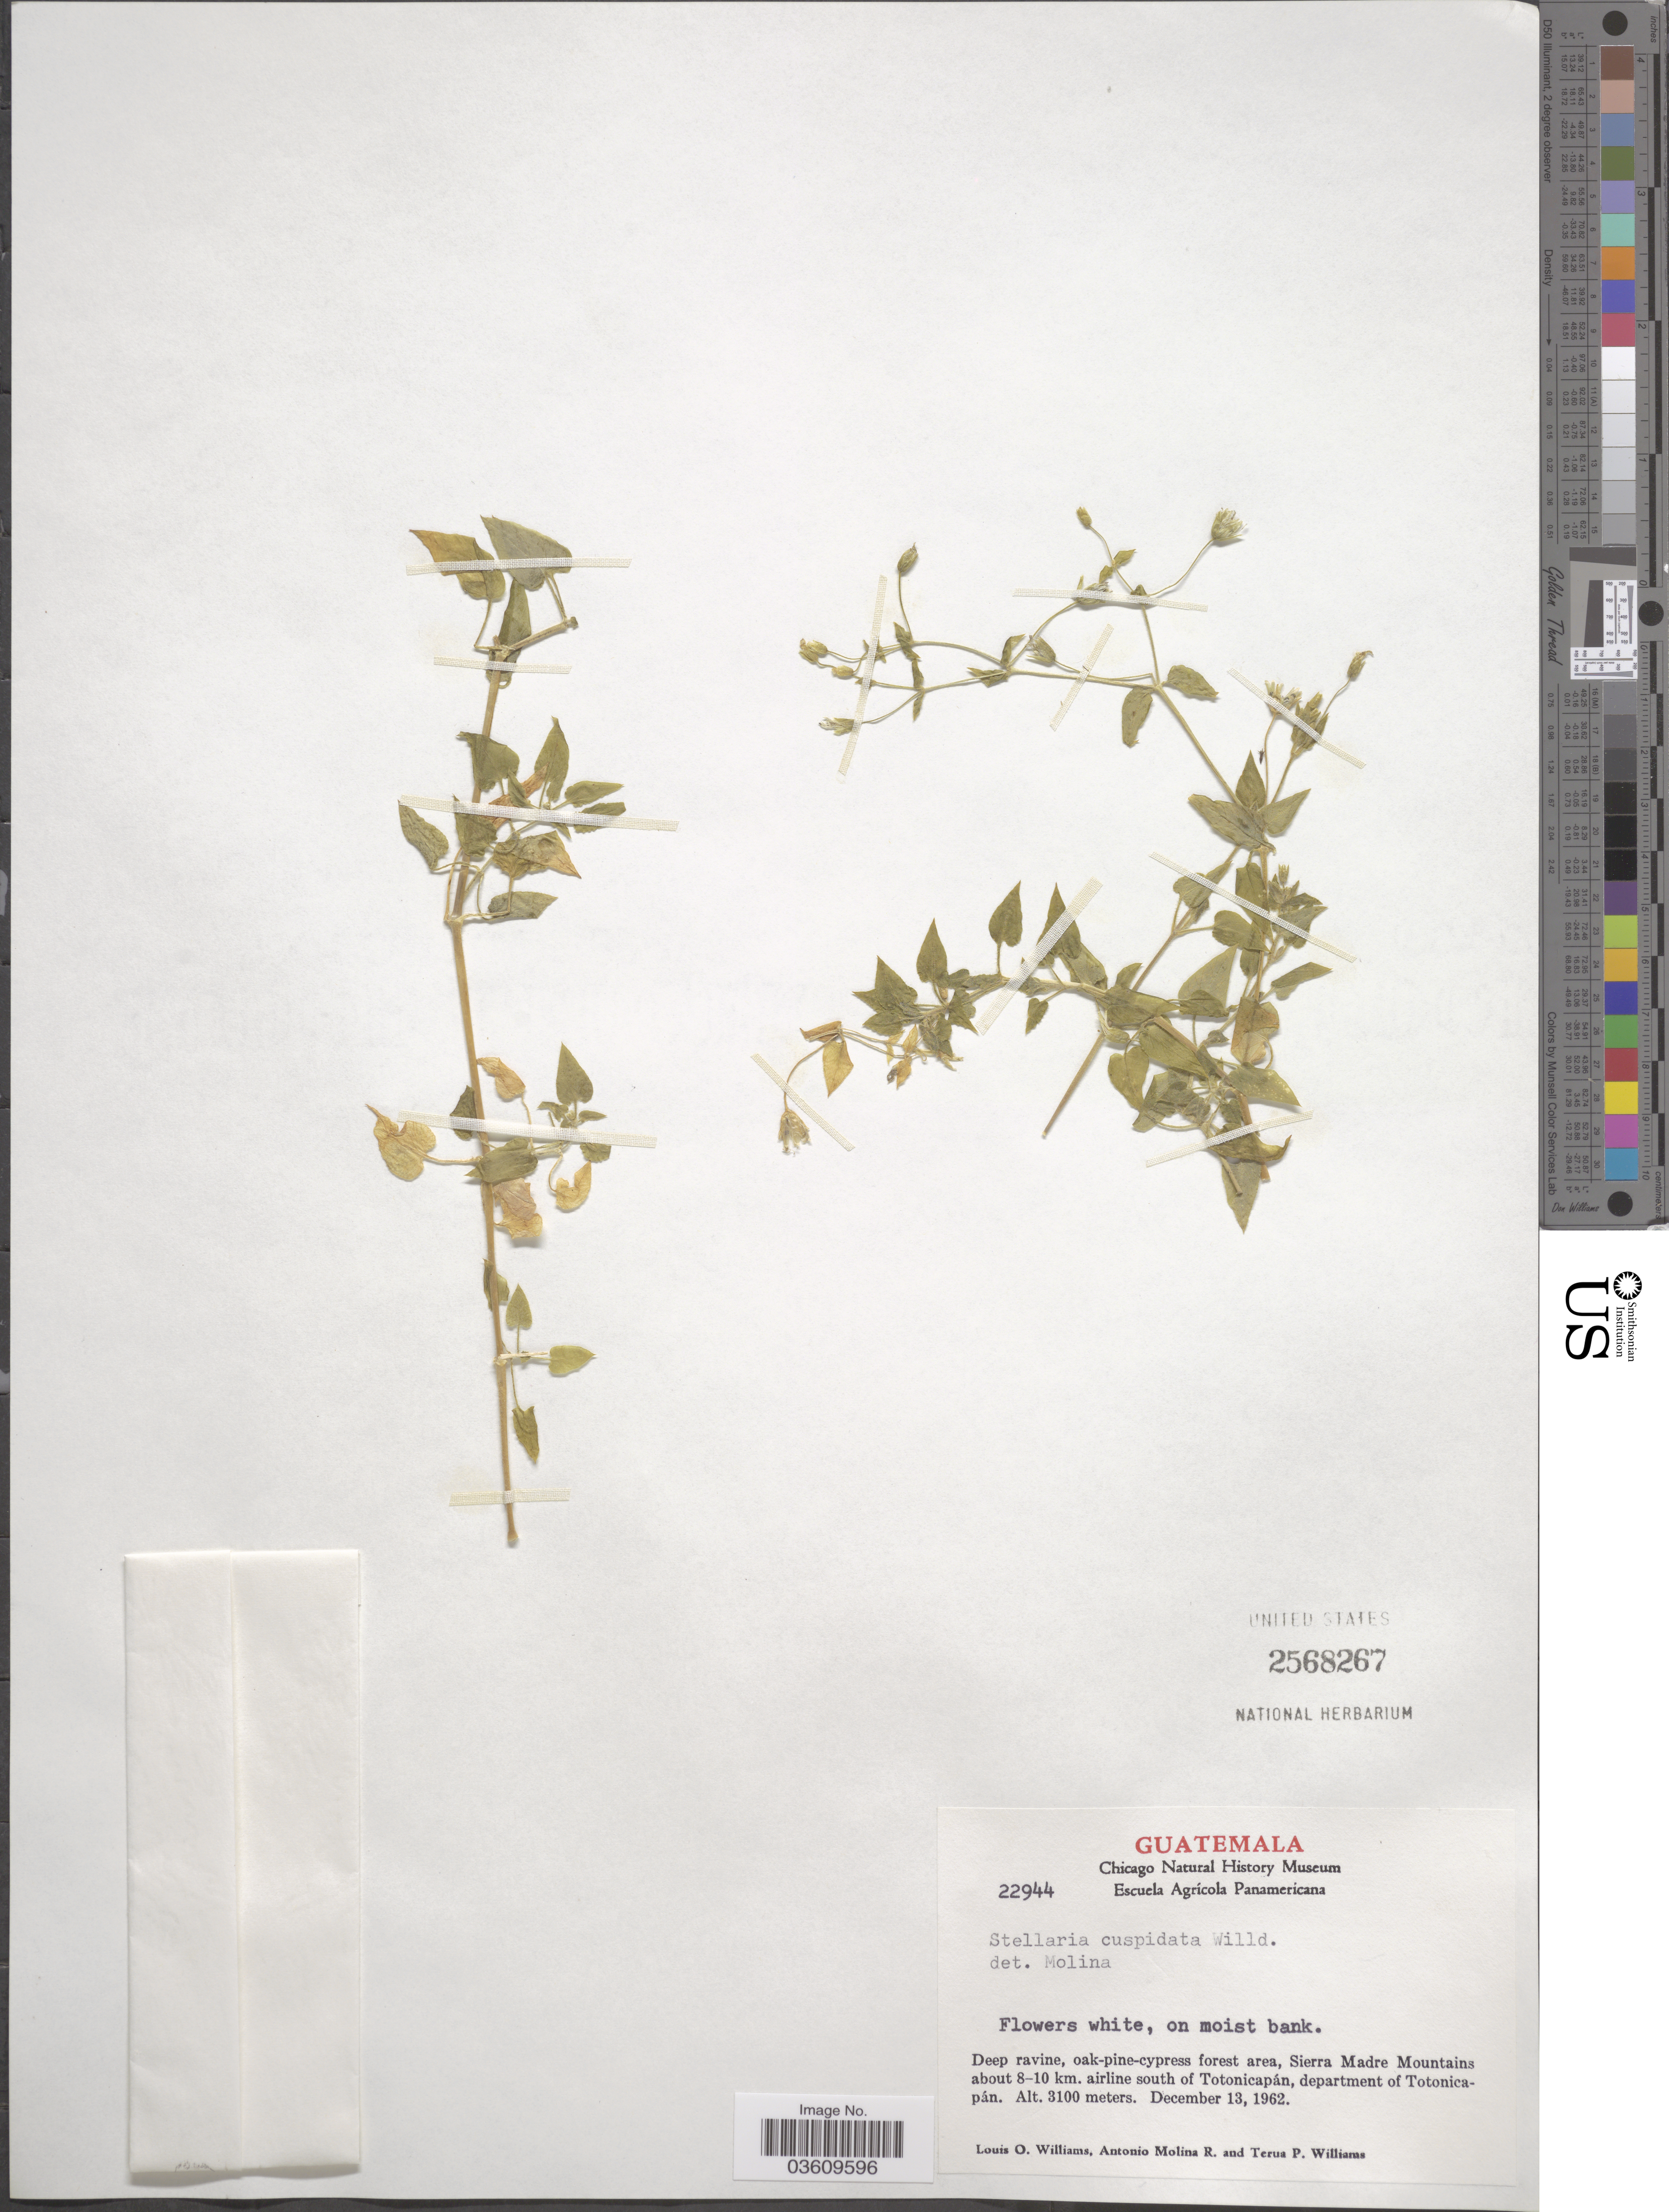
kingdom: Plantae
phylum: Tracheophyta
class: Magnoliopsida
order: Caryophyllales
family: Caryophyllaceae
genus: Stellaria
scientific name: Stellaria cuspidata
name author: Willd. ex Schltdl.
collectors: L. O. Williams, A. Molina R. & T. Williams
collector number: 22944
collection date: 1962-12-13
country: Guatemala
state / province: Totonicapan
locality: Deep ravine, oak-pine-cypress forest area, Sierra Madre Mountains about 8-10 km. airline south of Totonicapán, department of Totonicapán.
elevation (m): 3100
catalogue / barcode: US 2568267